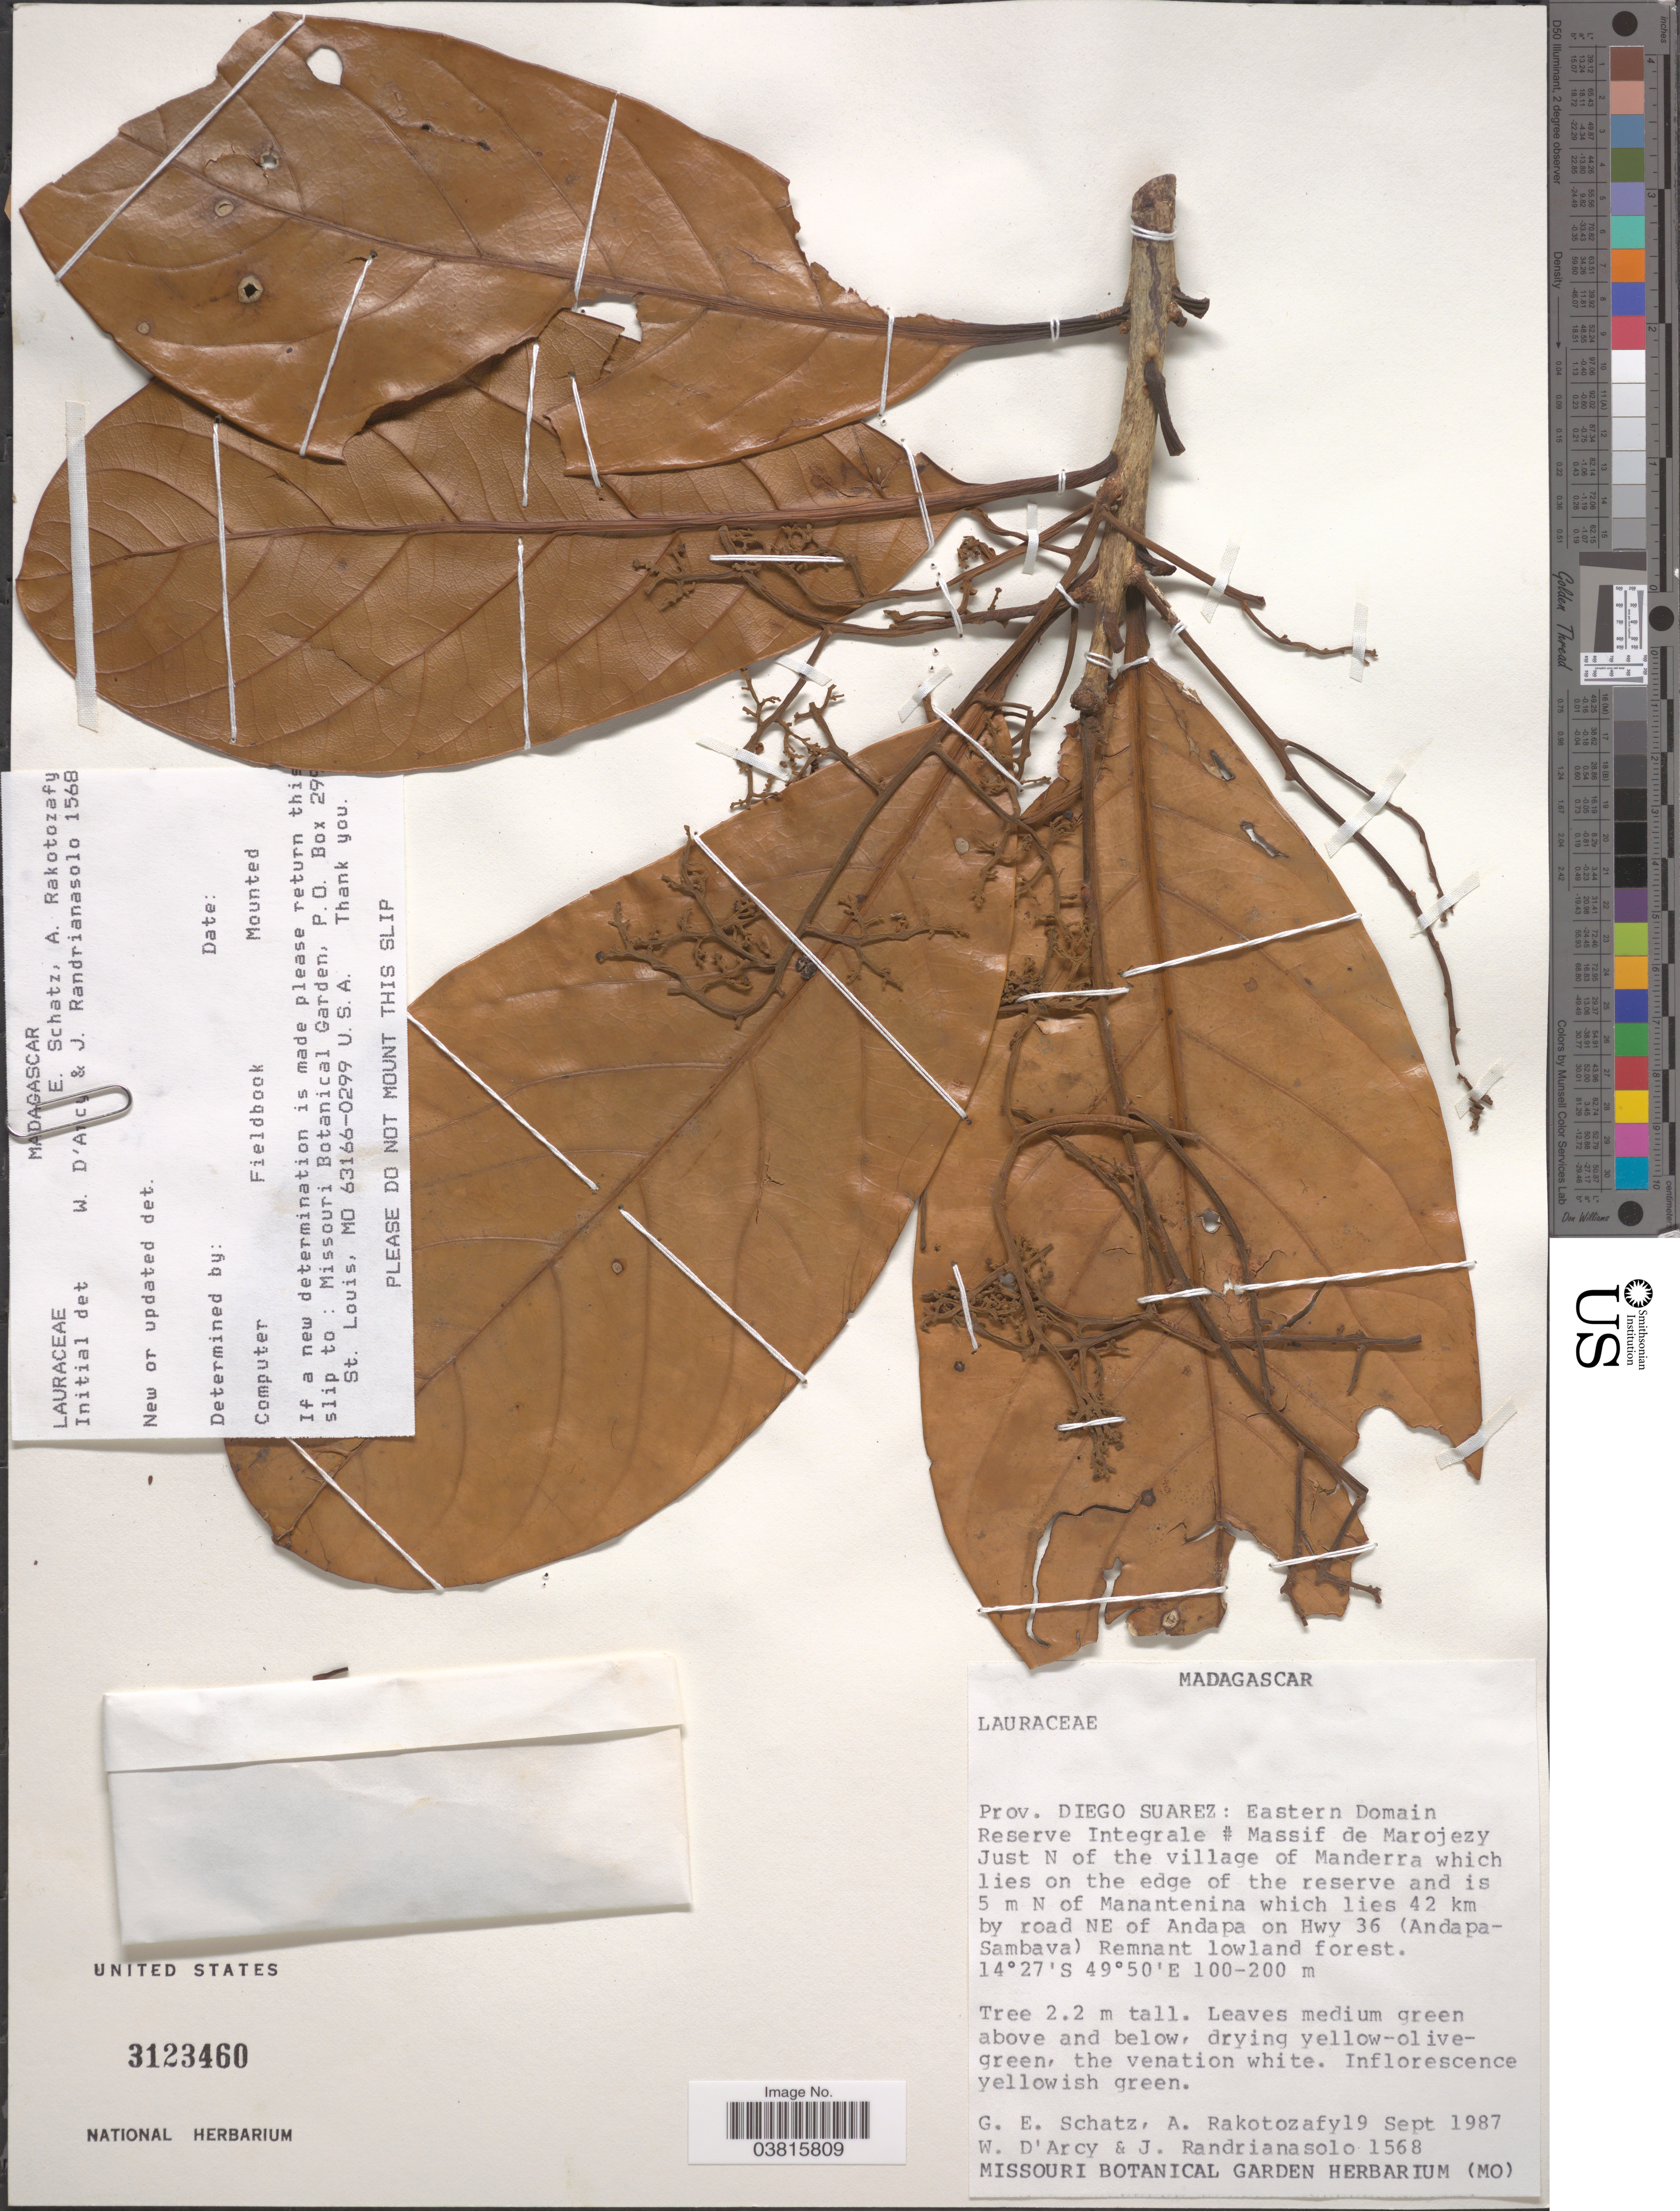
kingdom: Plantae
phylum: Tracheophyta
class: Magnoliopsida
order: Laurales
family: Lauraceae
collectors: G. Schatz, A. Rakotozafy, W. G. D'Arcy & J. Randrianasolo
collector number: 1568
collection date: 1987-09-19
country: Madagascar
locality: Prov. Diego Suarez: Eastern Domain Reserve Integrale # Massif de Marojezy Just N of the village of Manderra which lies on the edge of the reserve and is 5 m N of Manantenina which lies 42 km by road NE of Andapa on Hwy 36 (Andapa-Sambava) Remnant lowland forest.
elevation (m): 100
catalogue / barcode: US 3123460